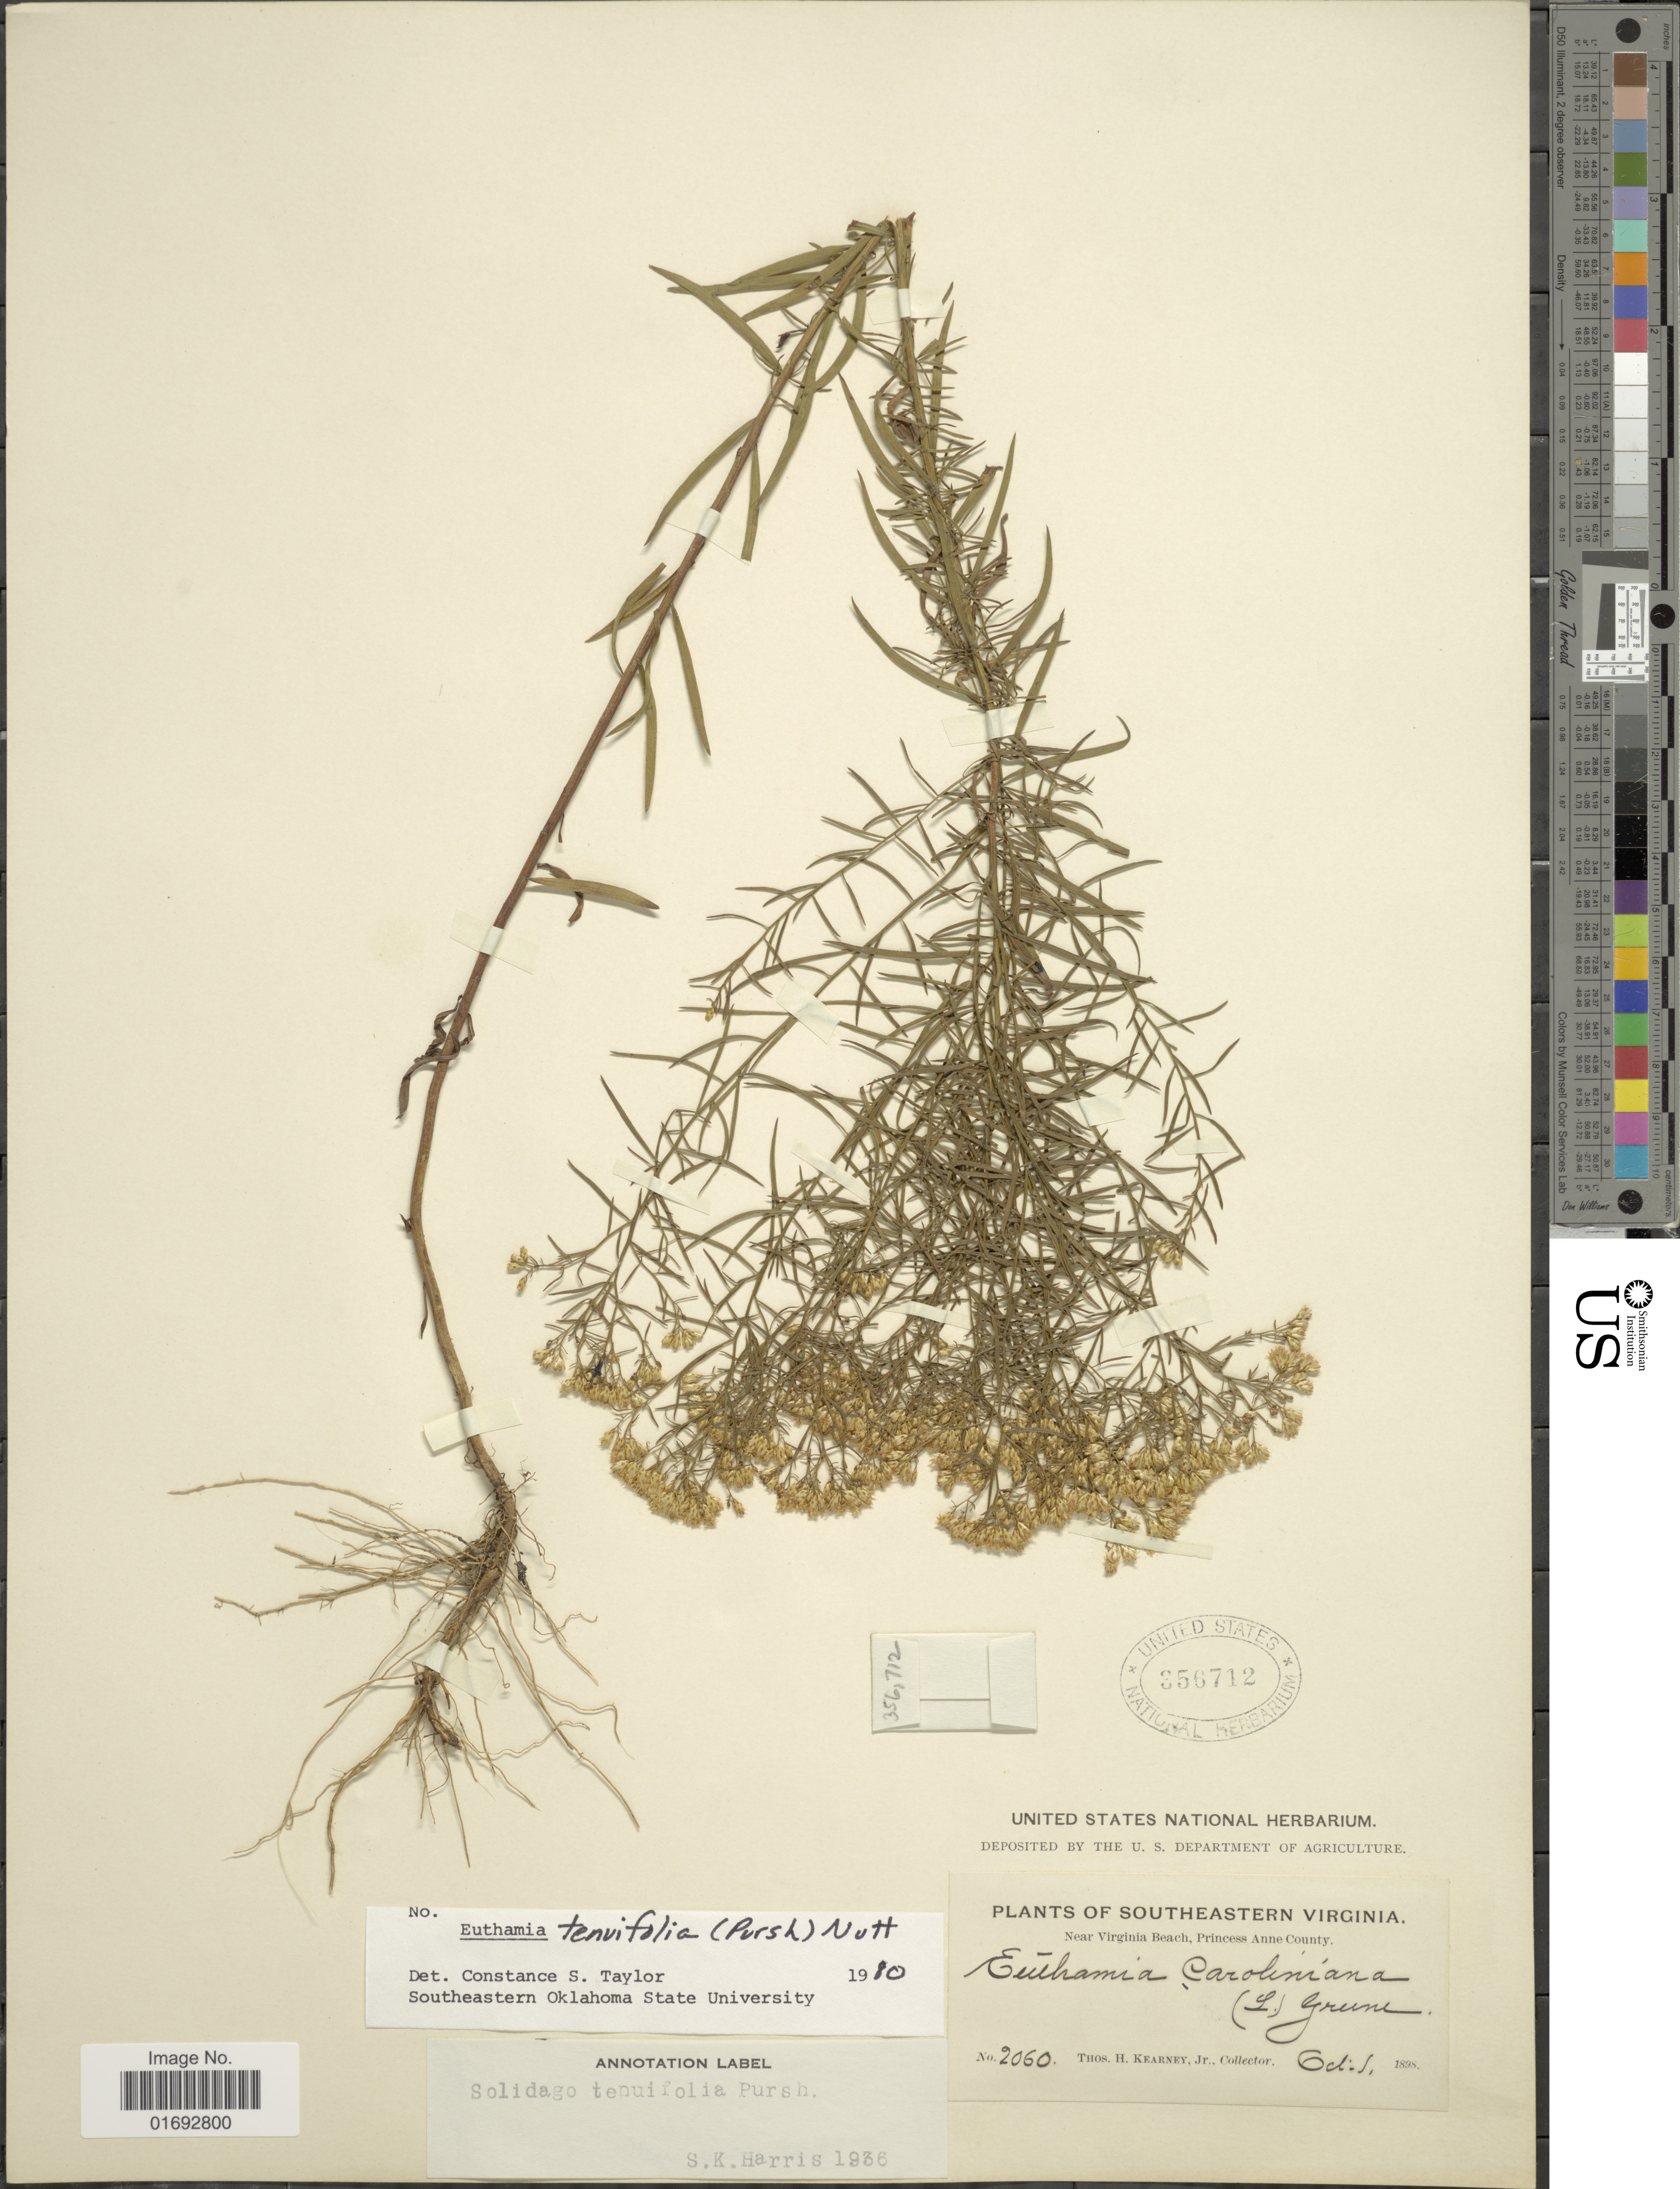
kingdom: Plantae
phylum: Tracheophyta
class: Magnoliopsida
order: Asterales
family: Asteraceae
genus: Euthamia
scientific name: Euthamia tenuifolia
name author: (Pursh) Nutt.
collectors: T. H. Kearney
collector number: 2060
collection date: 1898-10-05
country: United States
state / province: Virginia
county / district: City of Virginia Beach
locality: Southeastern Virginia, near Virginia Beach, Princess Anne (=historic county name) County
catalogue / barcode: US 356712